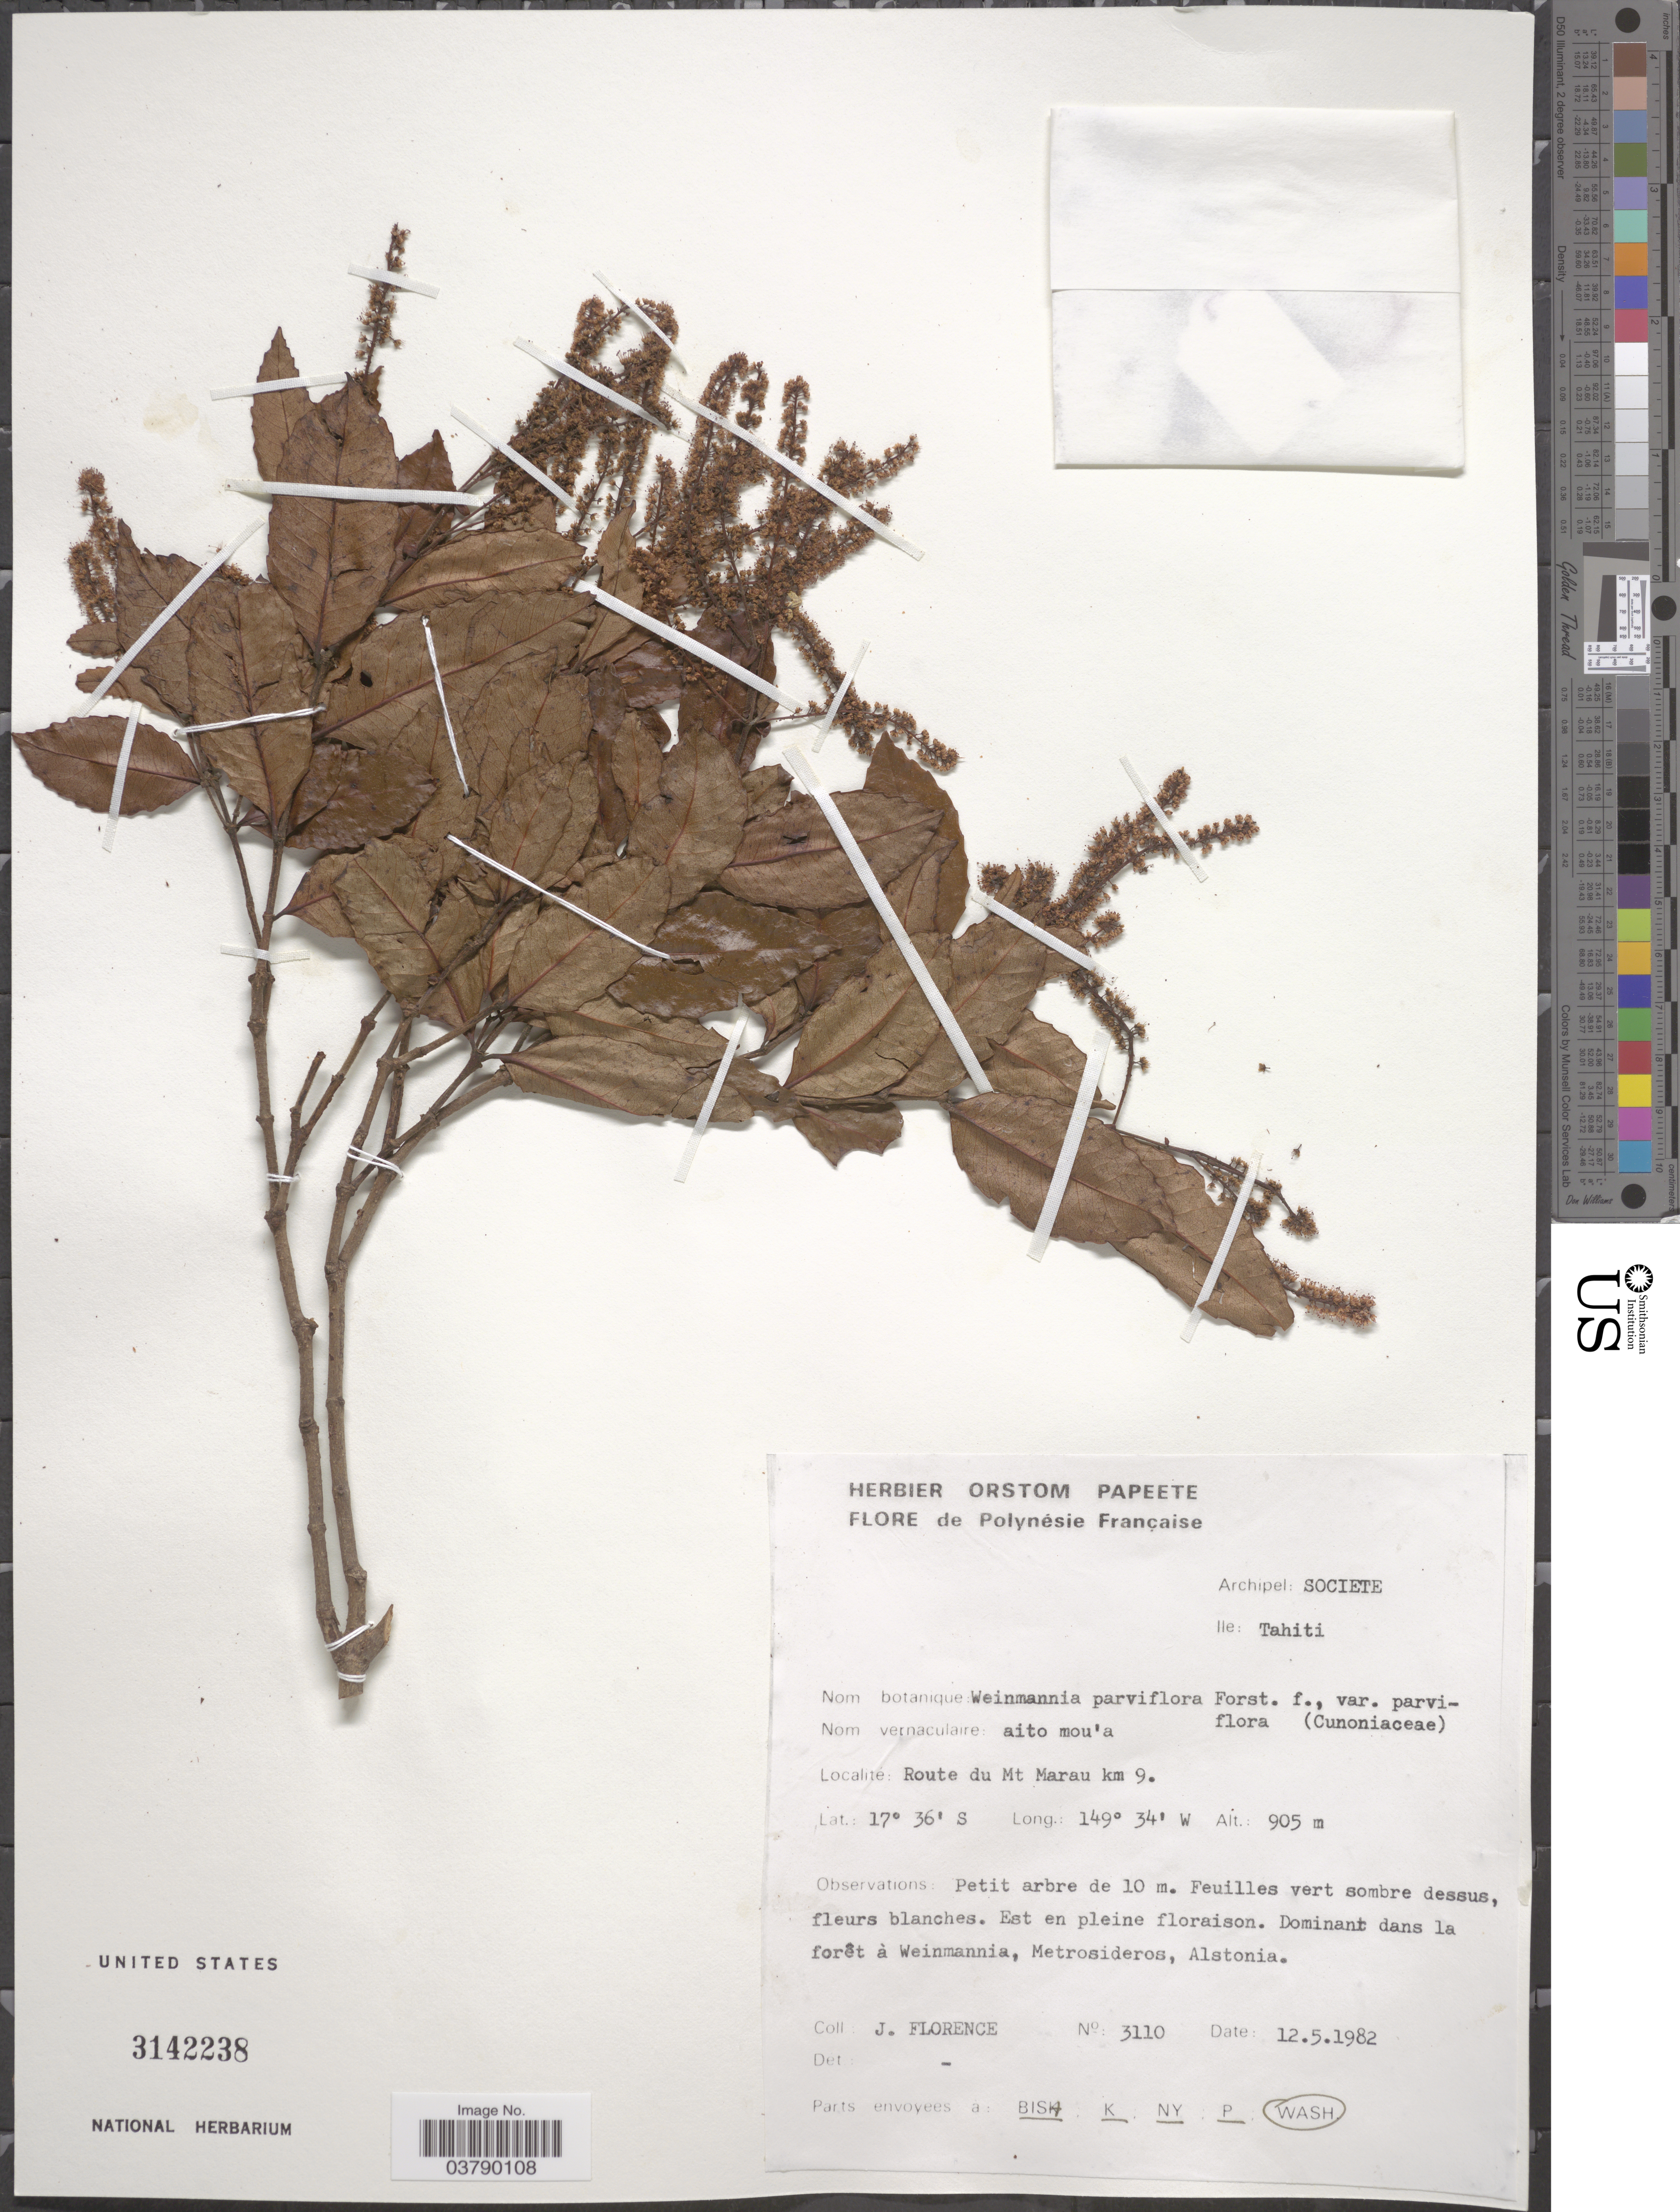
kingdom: Plantae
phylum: Tracheophyta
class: Magnoliopsida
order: Oxalidales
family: Cunoniaceae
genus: Pterophylla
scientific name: Pterophylla parviflora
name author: (G. Forst.) Pillon & H.C. Hopkins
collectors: J. Florence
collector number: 3110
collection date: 1982-05-12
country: French Polynesia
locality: Archipel: Society. Ile: Tahiti. Route du Mt Marau km 9.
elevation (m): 905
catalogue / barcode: US 3142238